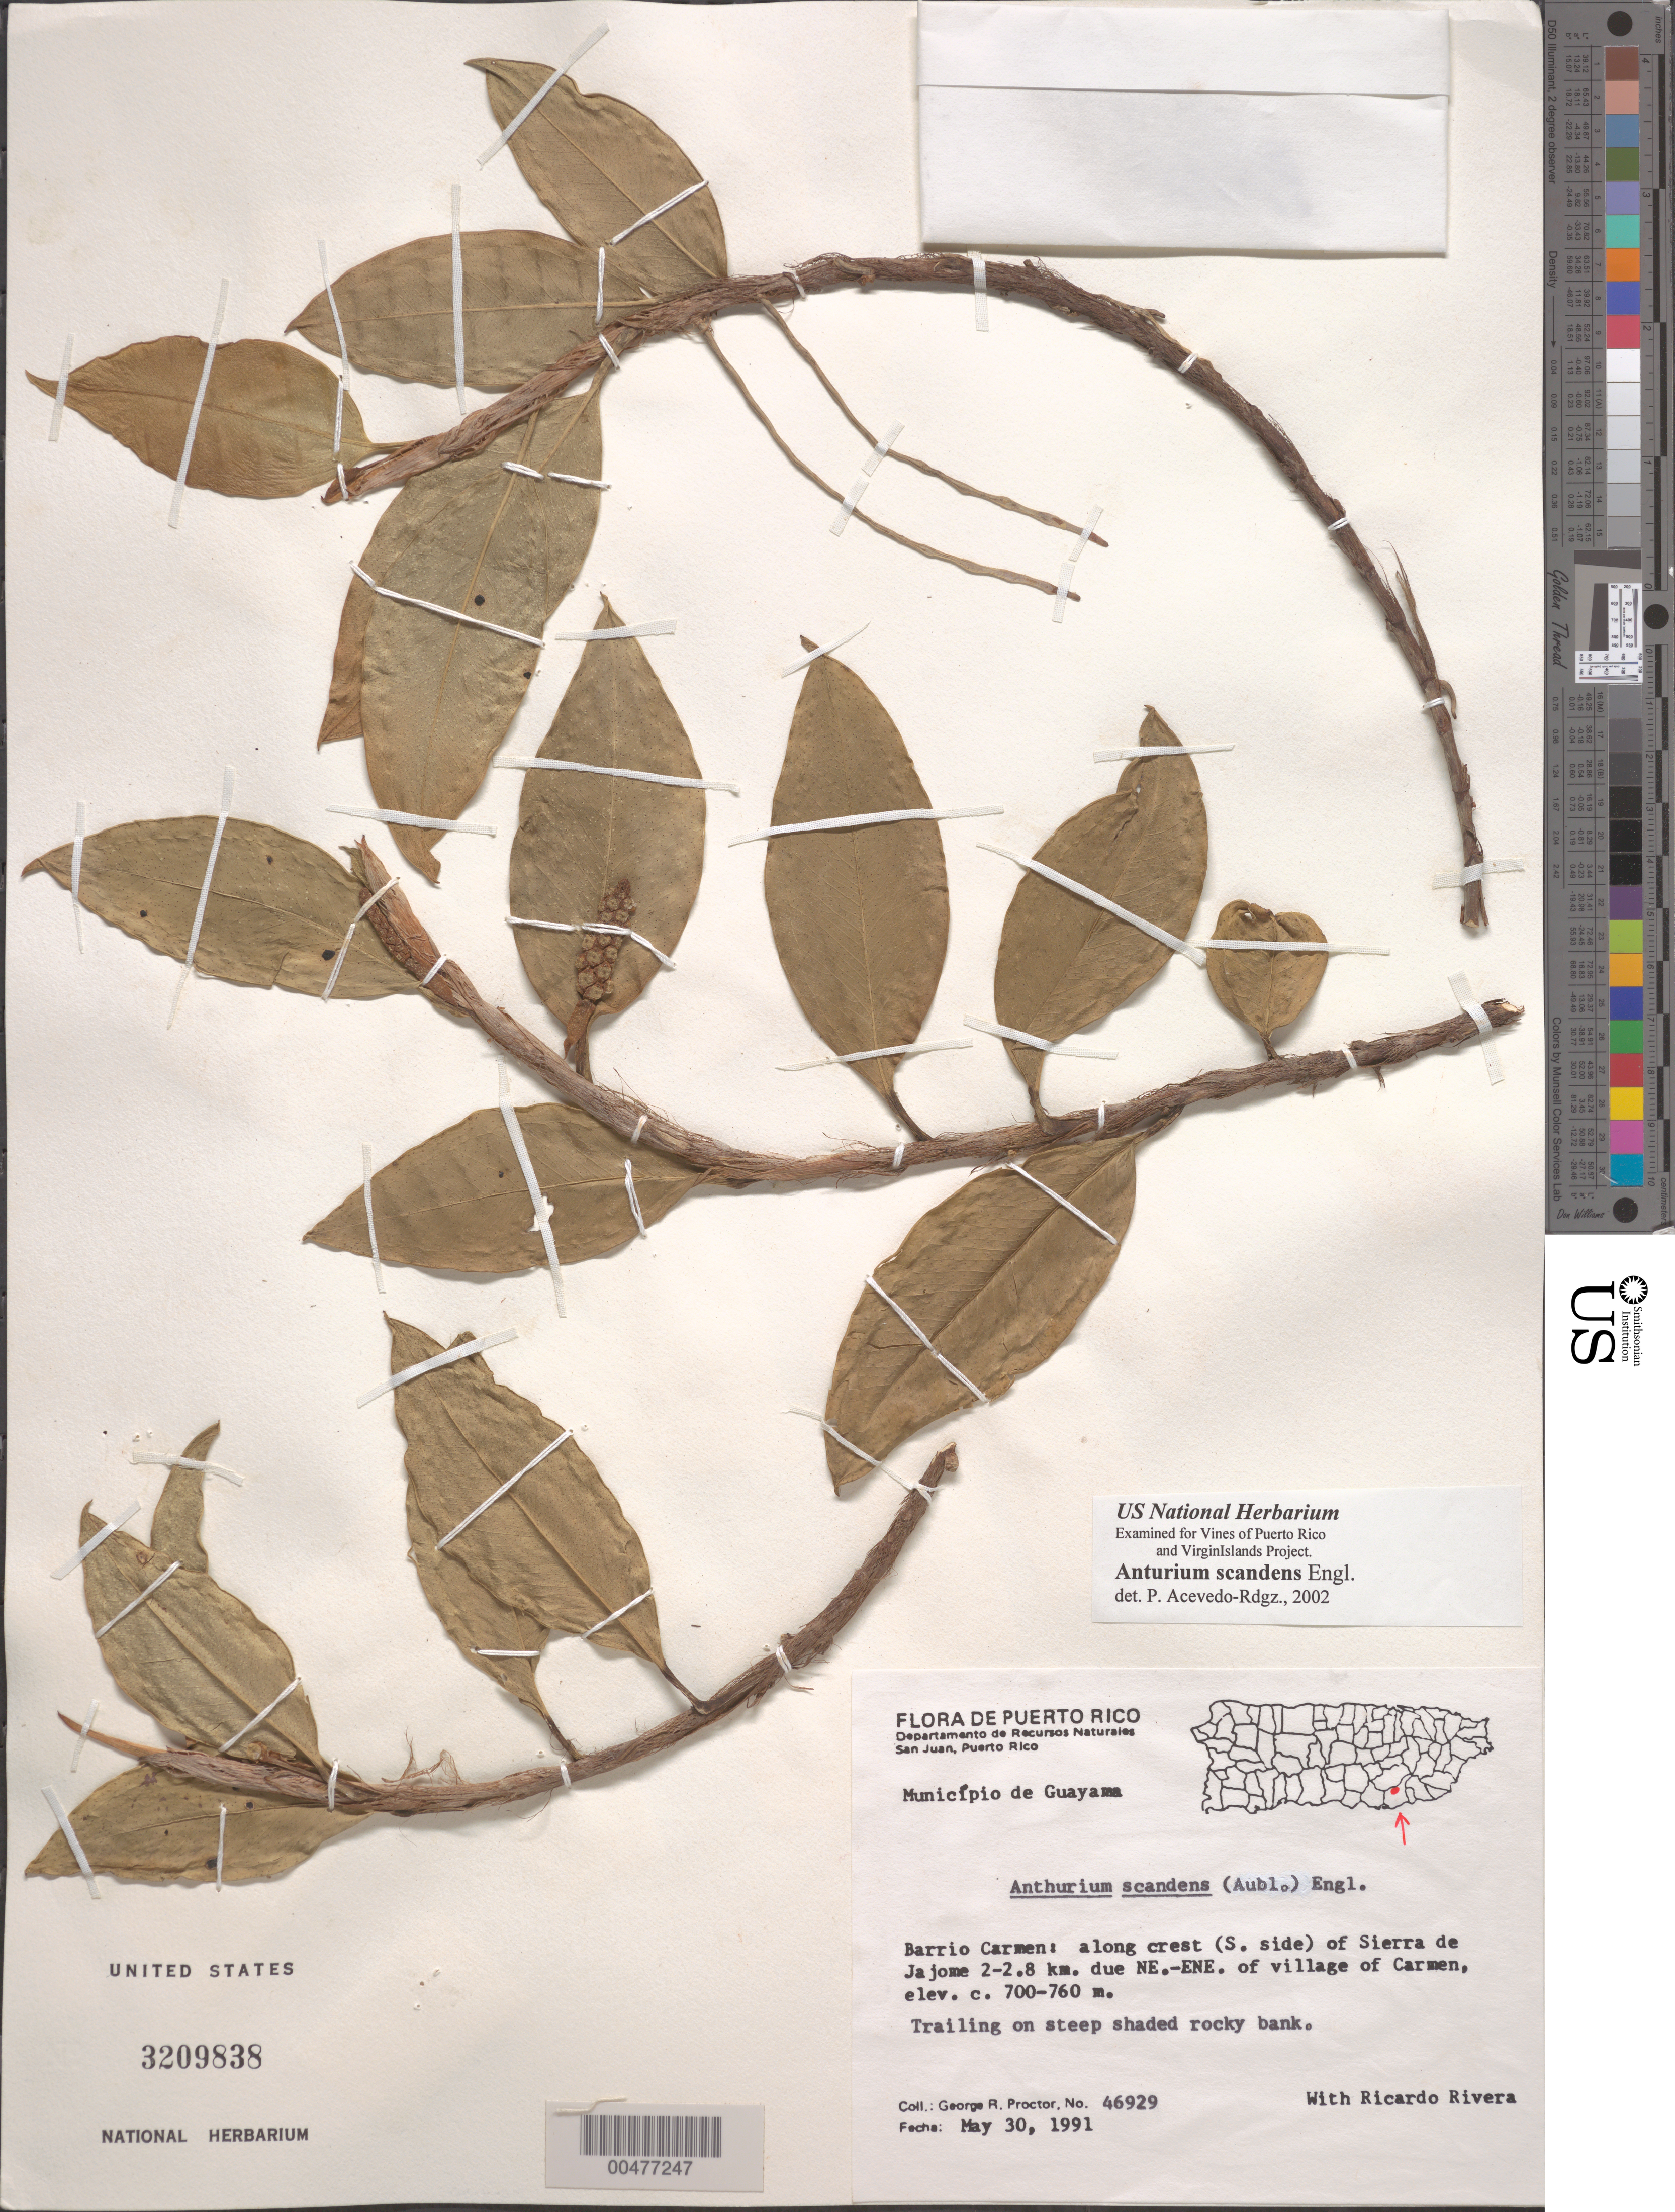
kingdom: Plantae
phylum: Tracheophyta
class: Liliopsida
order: Alismatales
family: Araceae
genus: Anthurium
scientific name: Anthurium scandens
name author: (Aubl.) Engl.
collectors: G. R. Proctor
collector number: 46929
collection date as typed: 30 May 1991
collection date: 1991-05-30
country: Puerto Rico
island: Greater Antilles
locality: Cayey; Barrio Carmen, along crest (S side) of Sierra Jajome 2-2.8 km due NE.-ENE. of village of Carmen. Steep, shady, rocky bank.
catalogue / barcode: US 3209838